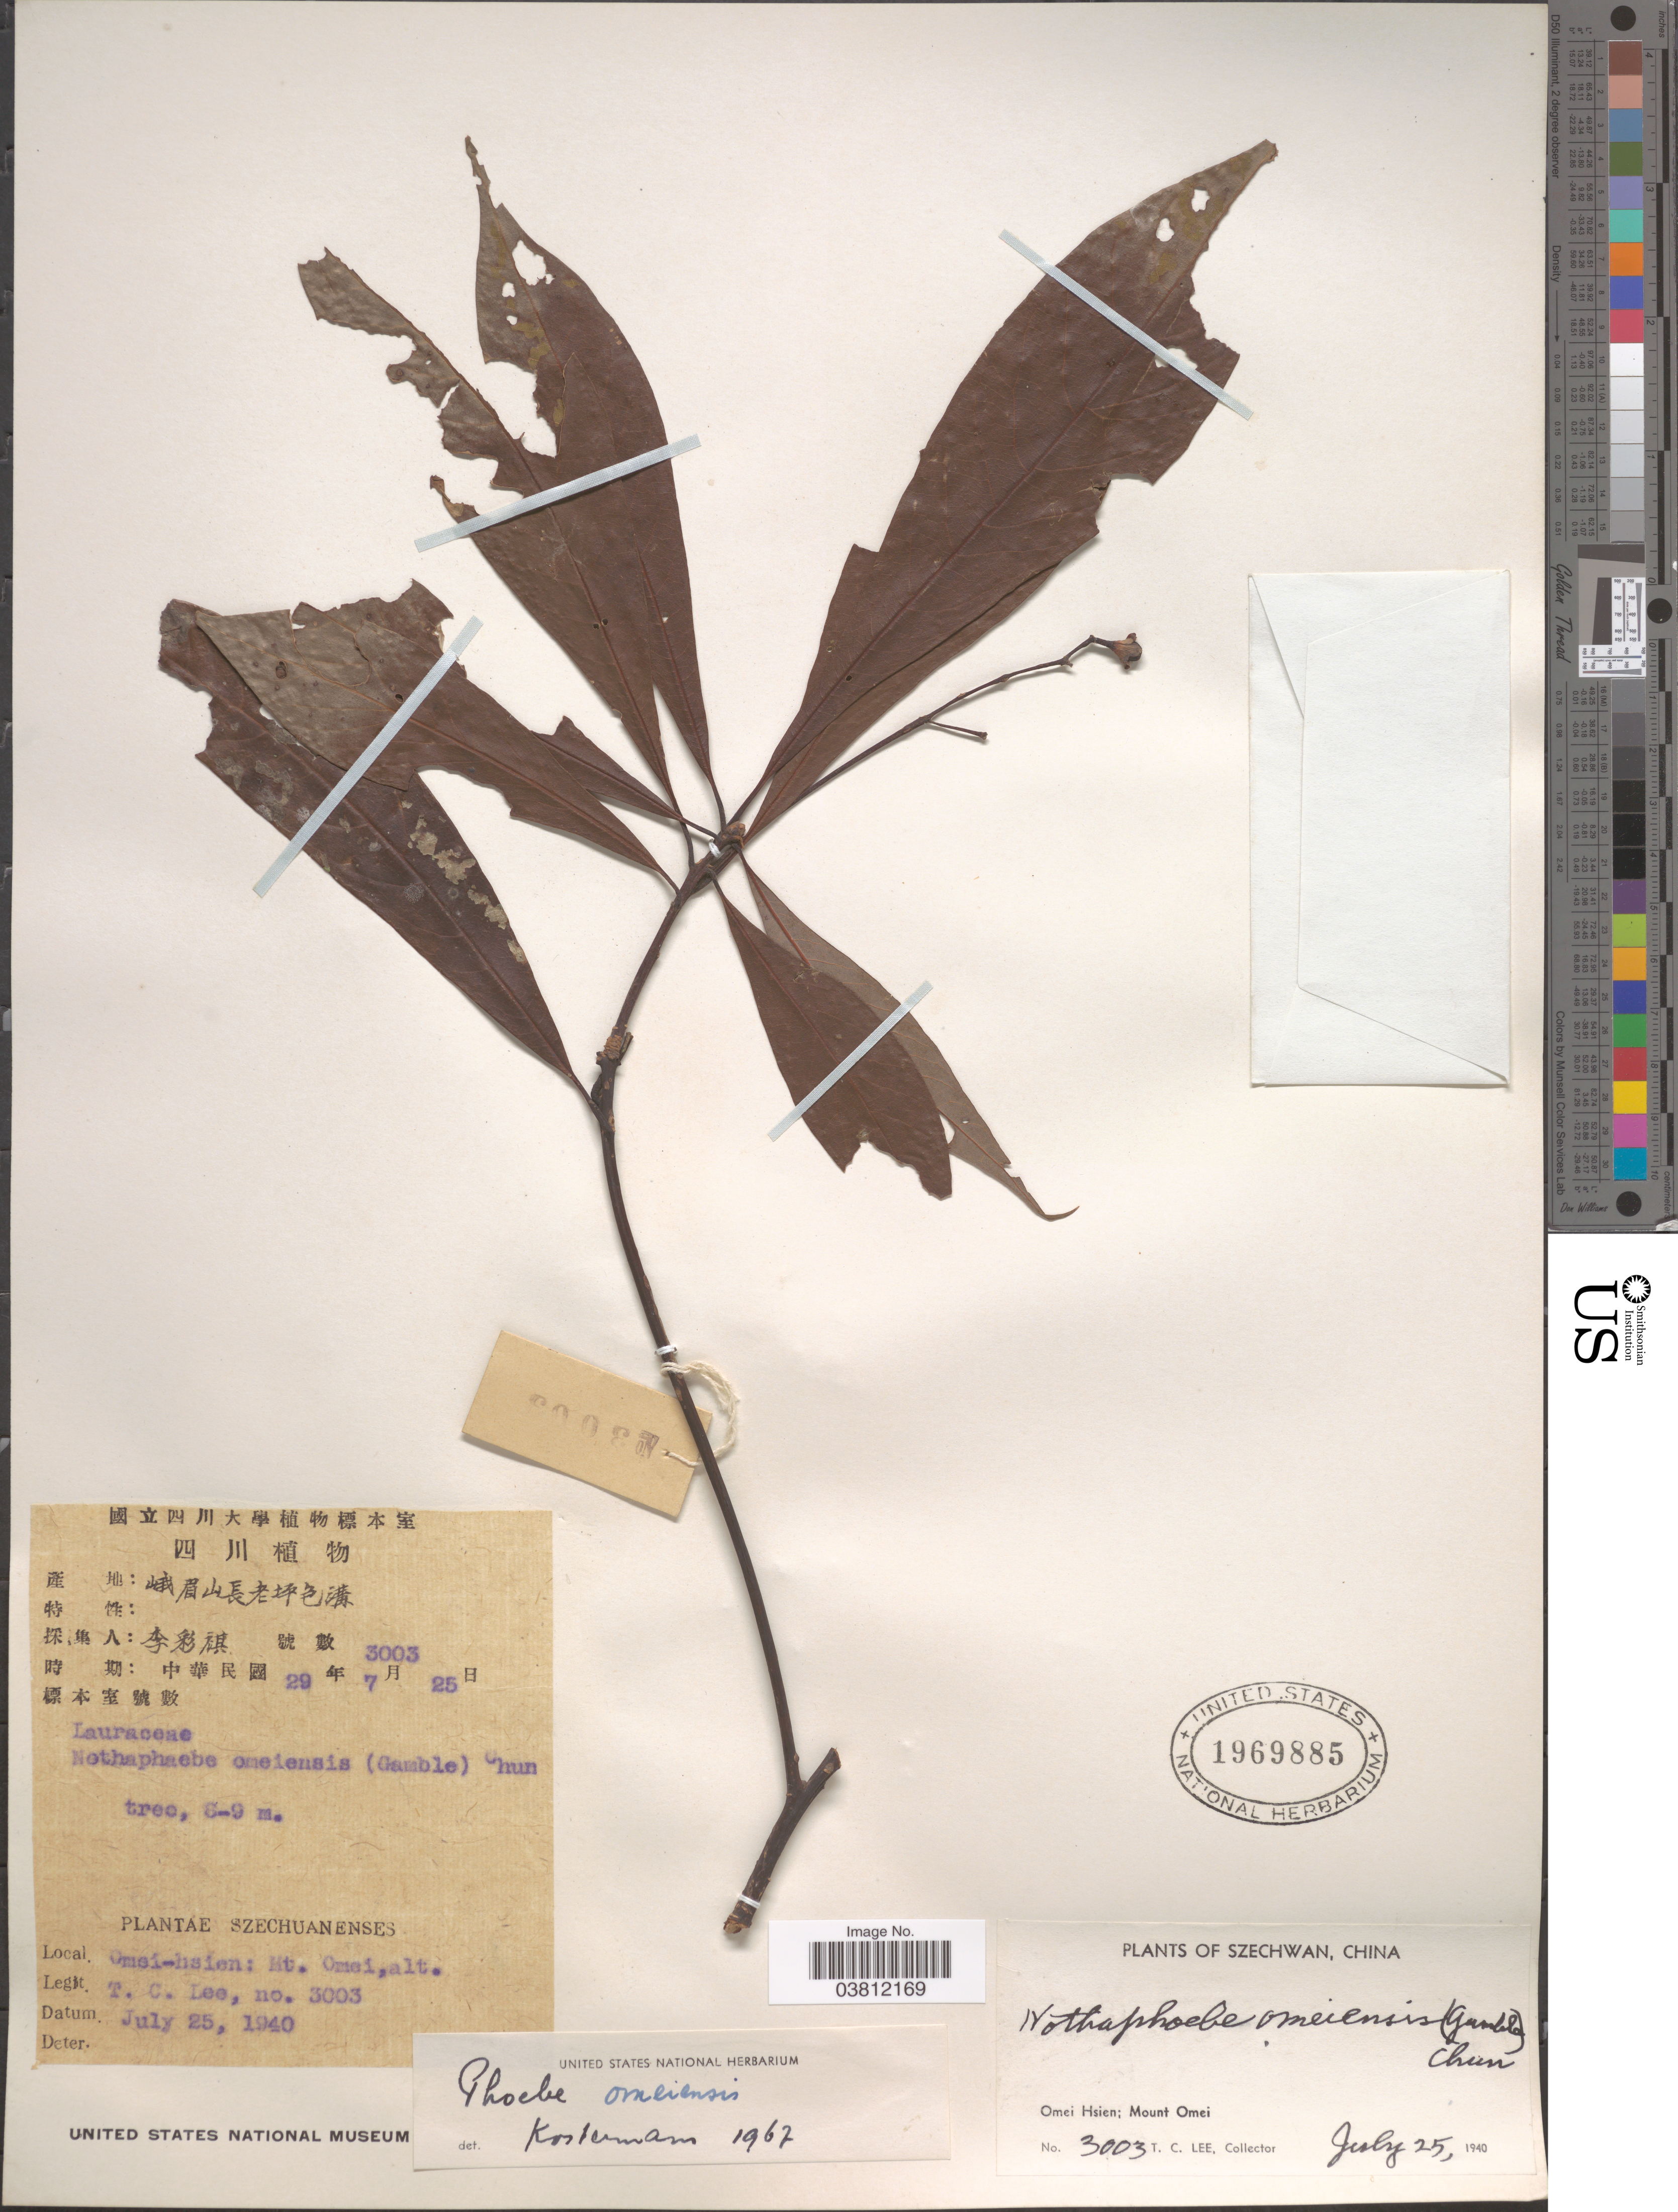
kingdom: Plantae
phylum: Tracheophyta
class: Magnoliopsida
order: Laurales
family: Lauraceae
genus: Phoebe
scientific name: Phoebe omeiensis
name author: Miao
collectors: T. Lee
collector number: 3003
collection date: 1940-07-25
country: China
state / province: Sichuan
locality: Szechwan. Omei Hsien; Mount Omei.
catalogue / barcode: US 1969885